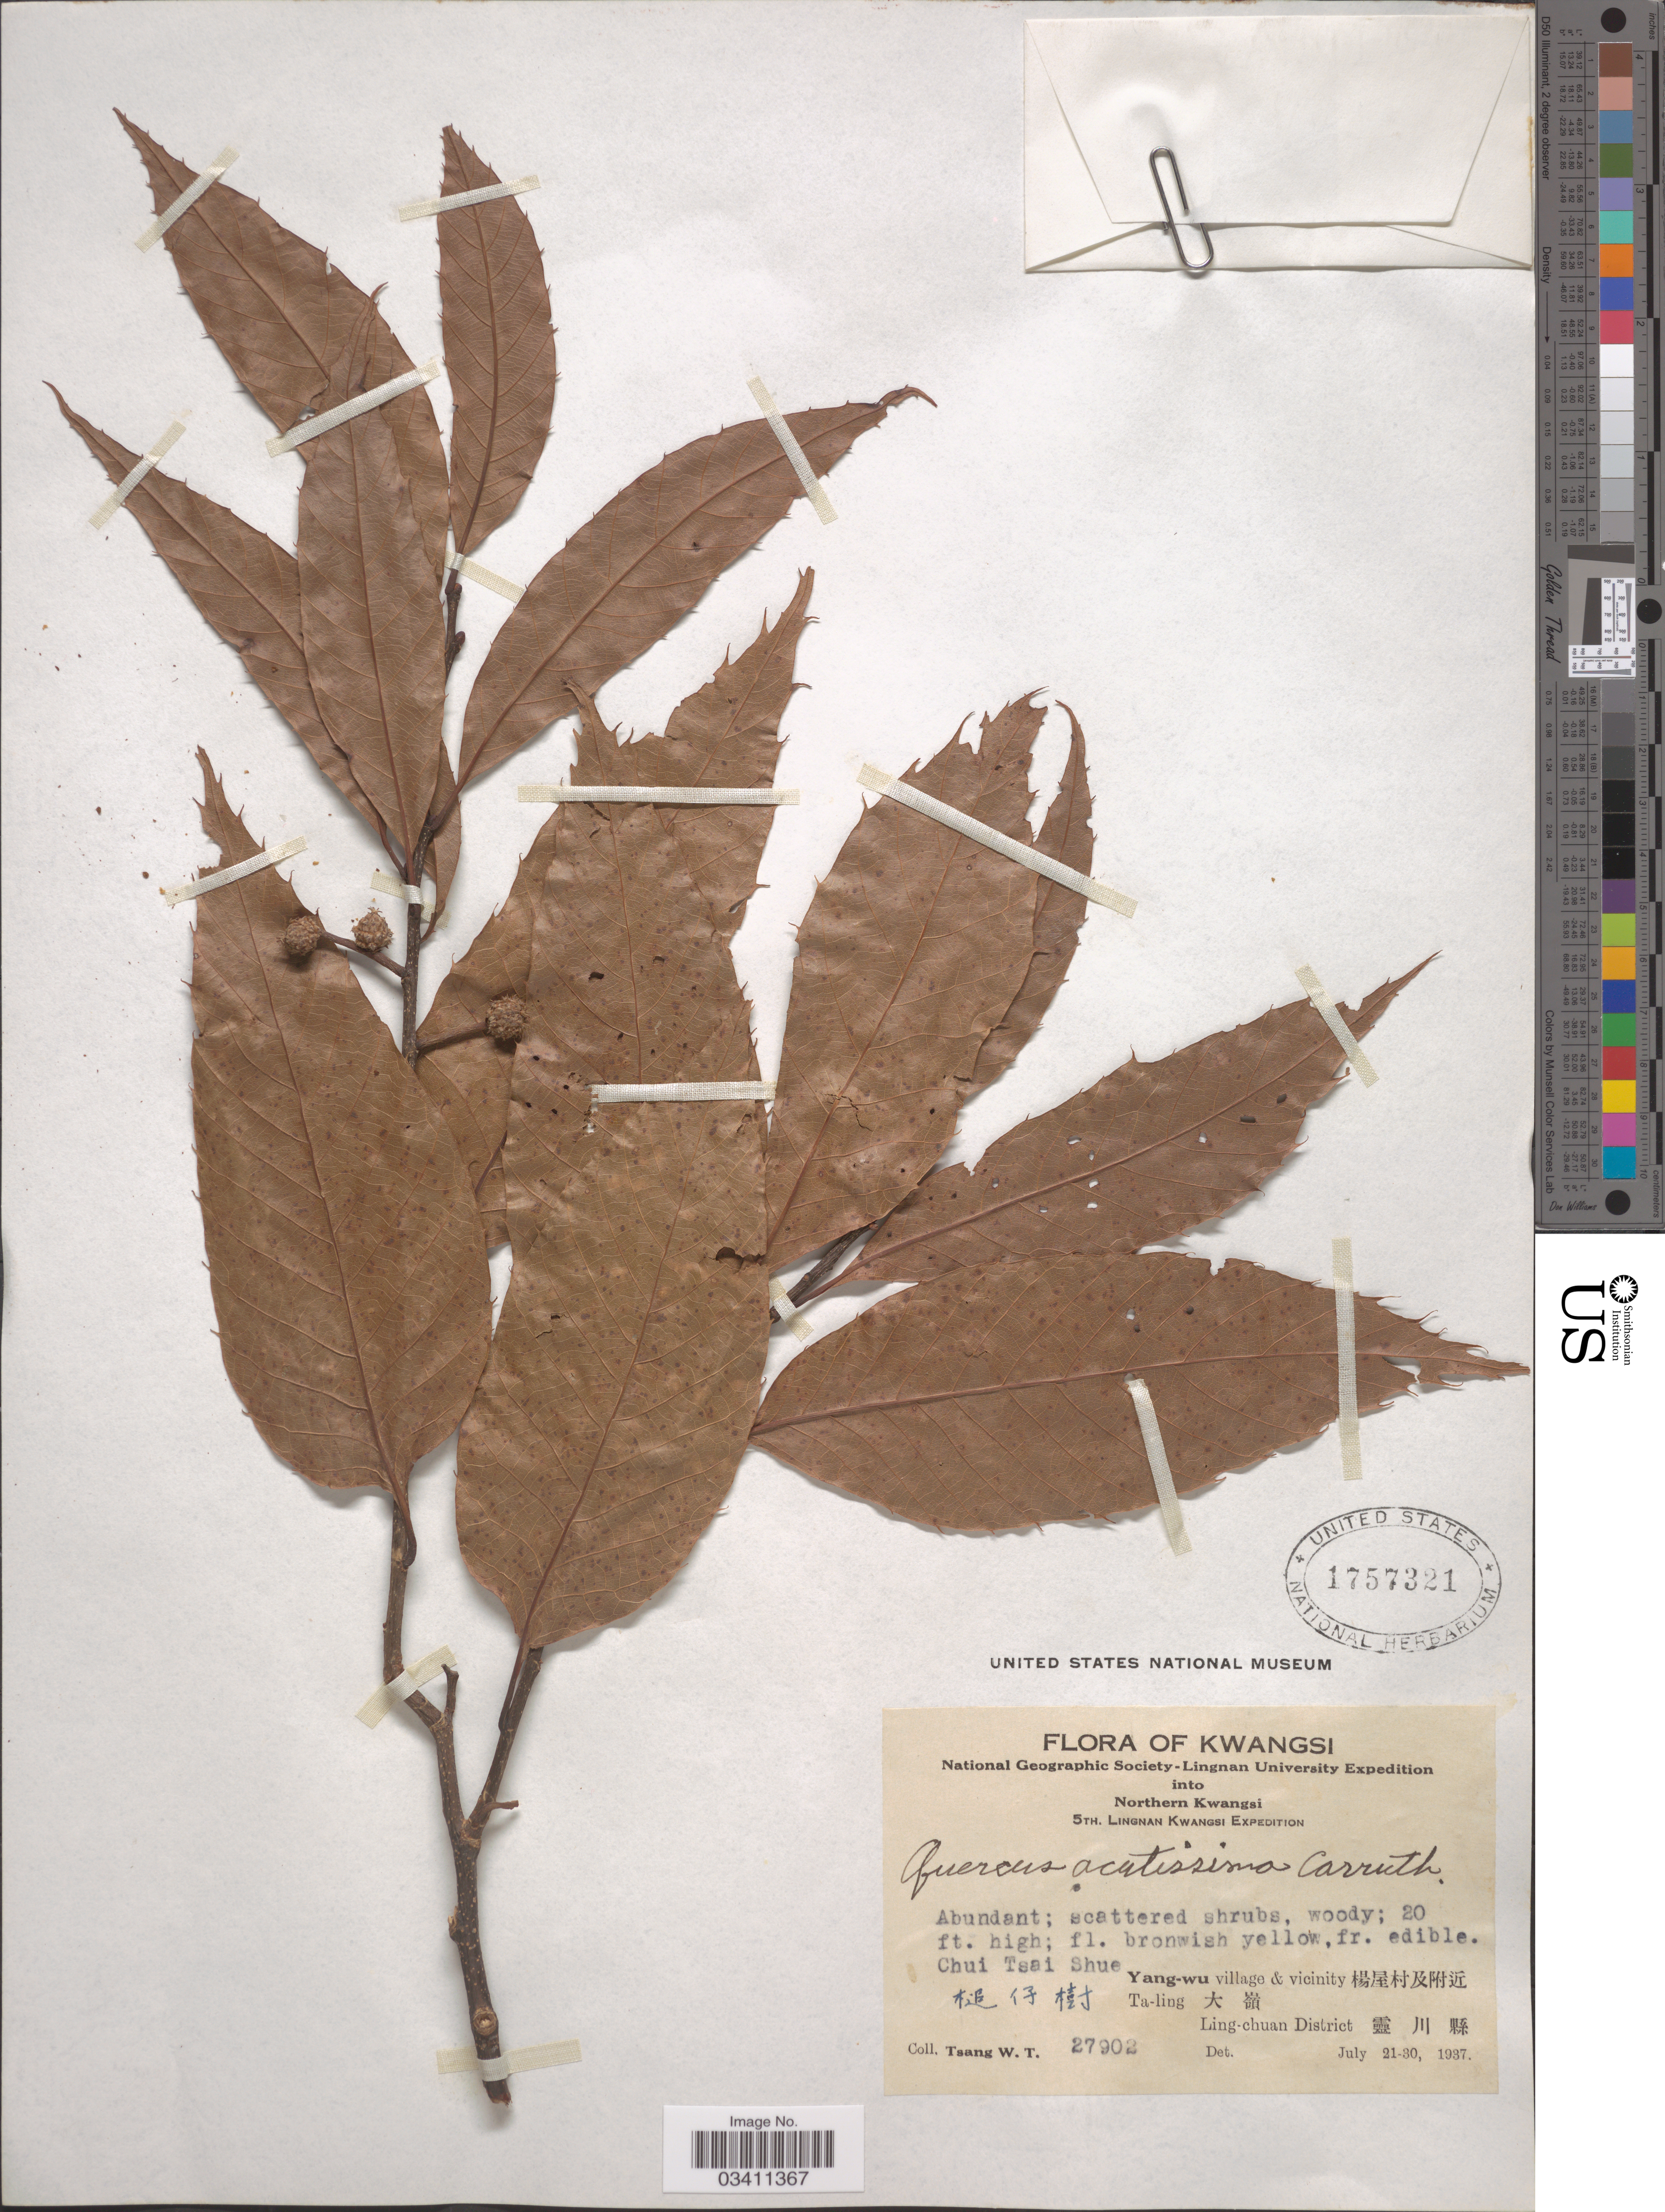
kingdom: Plantae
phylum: Tracheophyta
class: Magnoliopsida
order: Fagales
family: Fagaceae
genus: Quercus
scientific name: Quercus acutissima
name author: Carruth.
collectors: W. T. Tsang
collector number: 27902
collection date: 1937-07-21/1937-07-30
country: China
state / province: Guangxi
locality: Chui Tsai Shue. Yang-wu village & vicinity Ta-ling Ling-chuan District .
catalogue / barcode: US 1757321